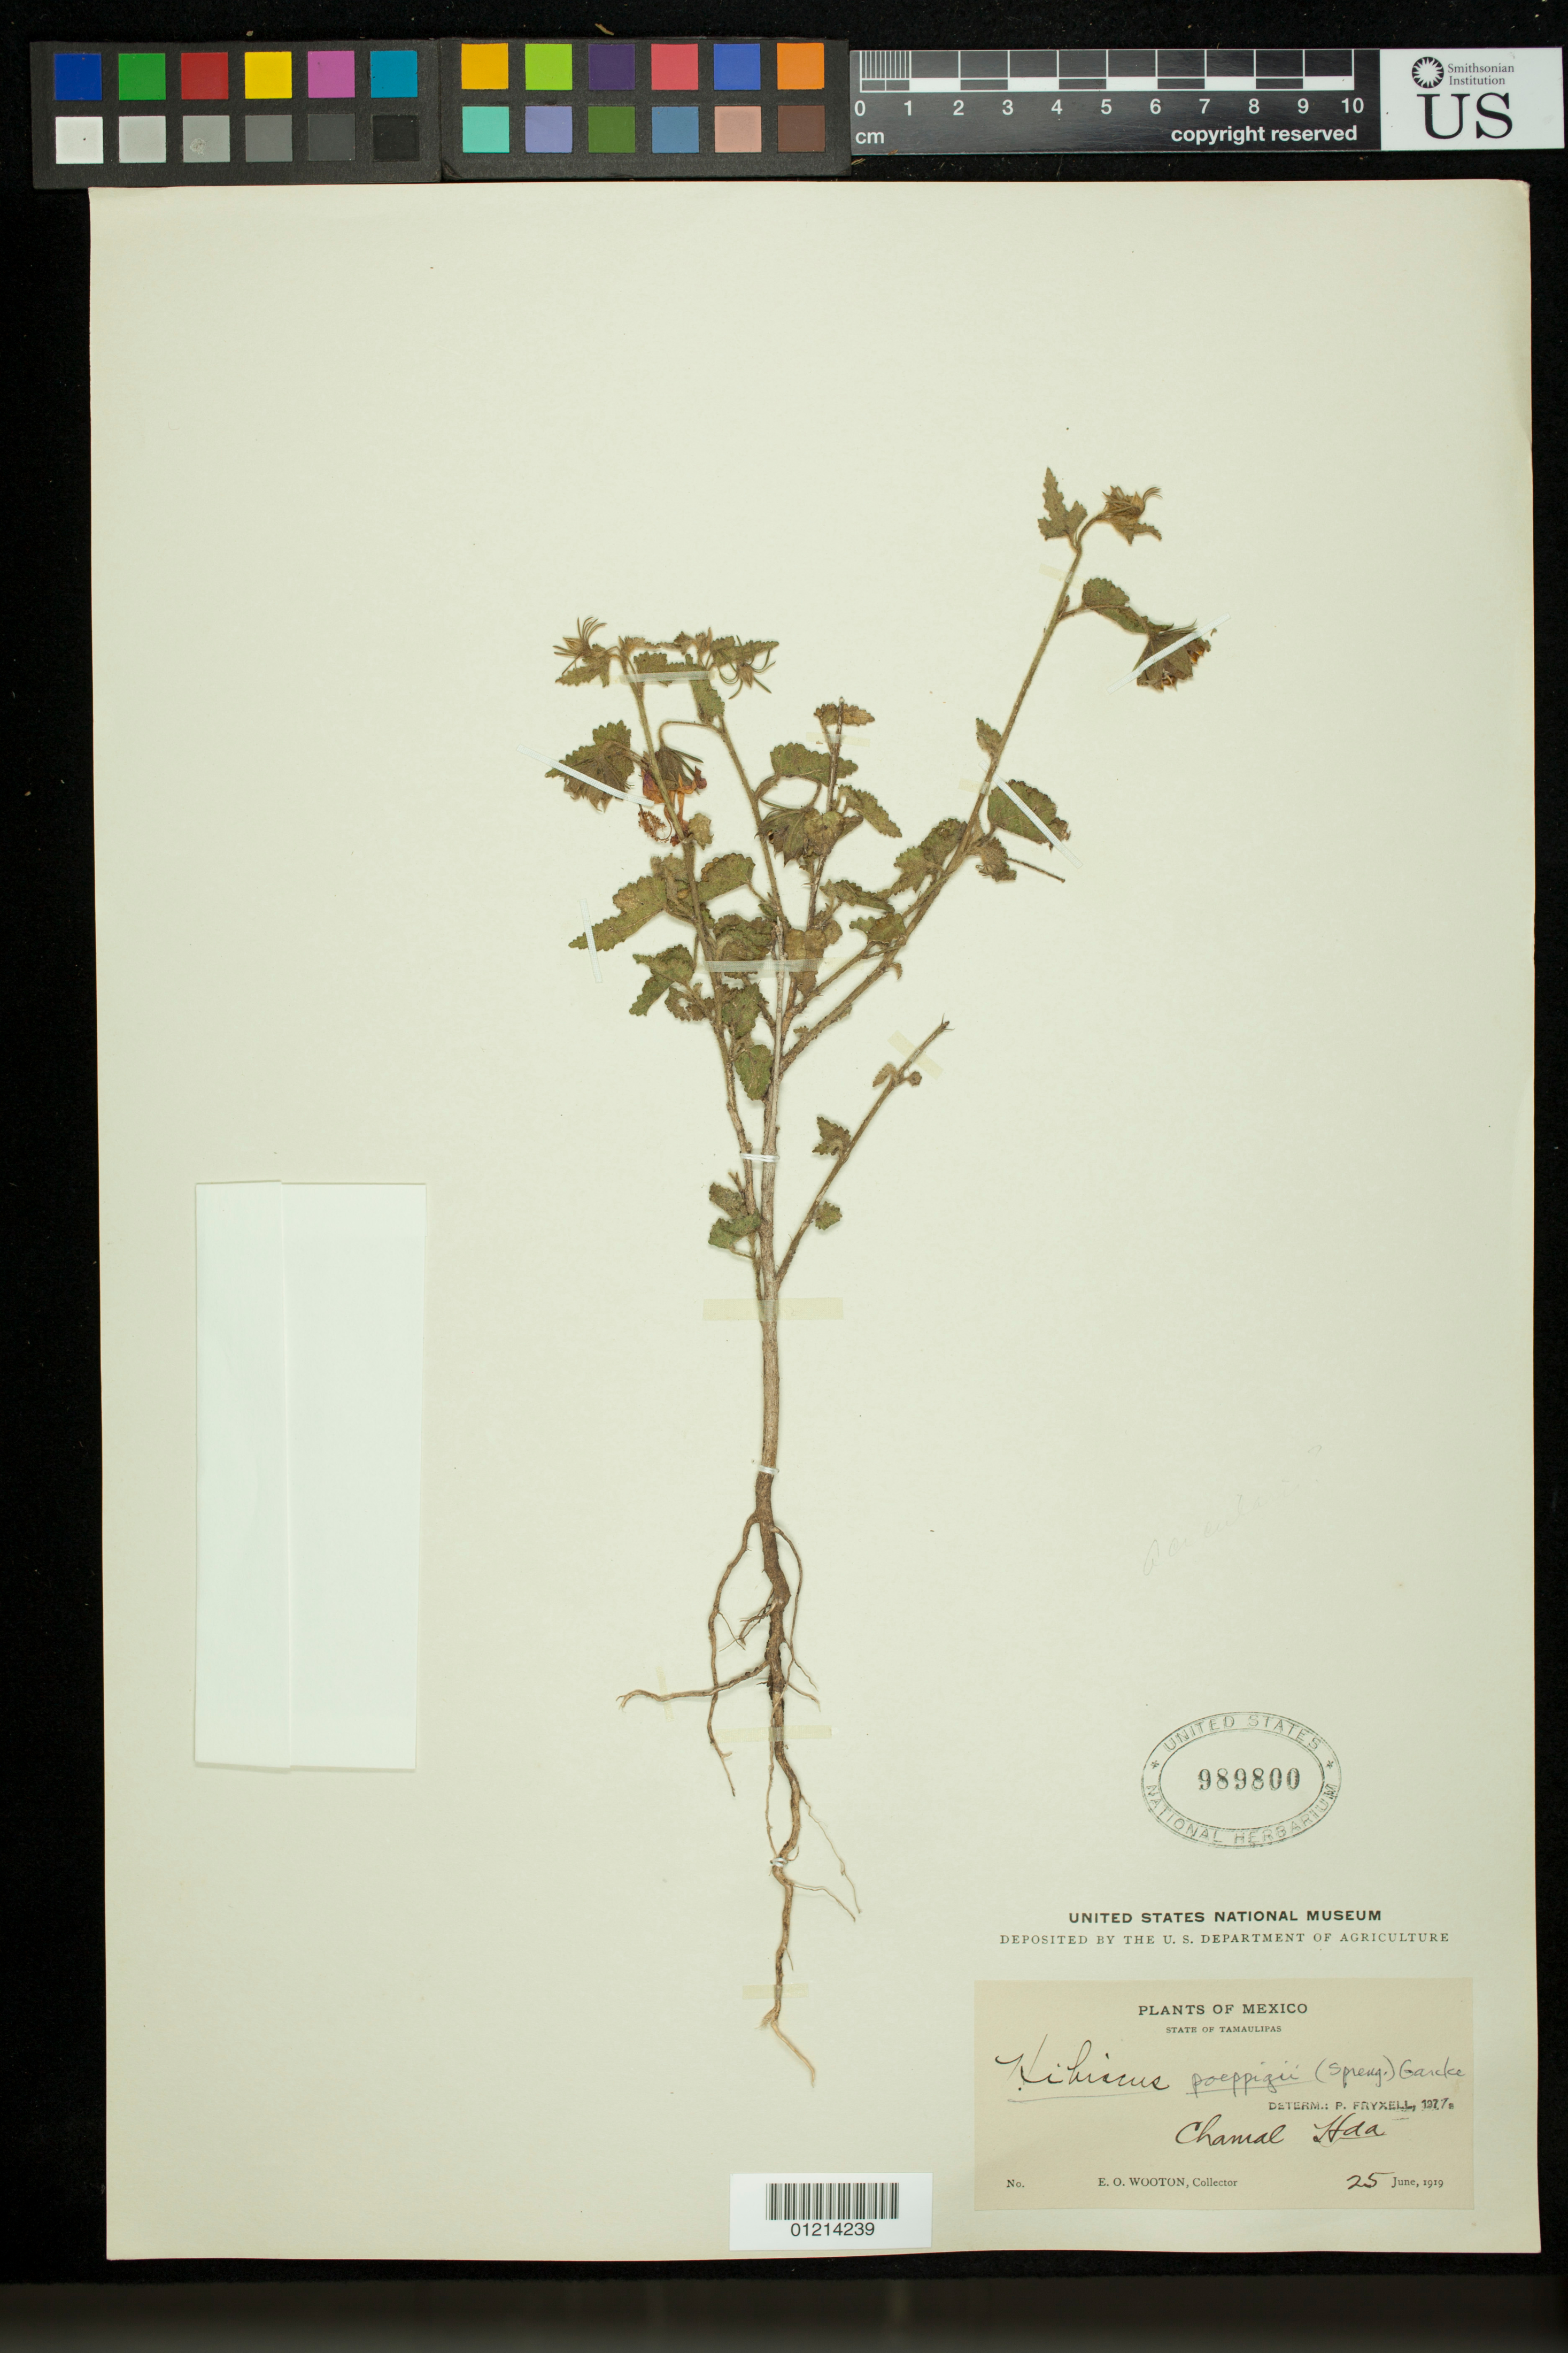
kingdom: Plantae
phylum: Tracheophyta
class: Magnoliopsida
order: Malvales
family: Malvaceae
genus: Hibiscus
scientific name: Hibiscus poeppigii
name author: (Spreng.) Garcke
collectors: E. O. Wooton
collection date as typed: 6/25/1919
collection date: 1919-06-25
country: Mexico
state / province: Tamaulipas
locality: Tamaulipas: Chamal Hacienda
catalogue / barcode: US 989800